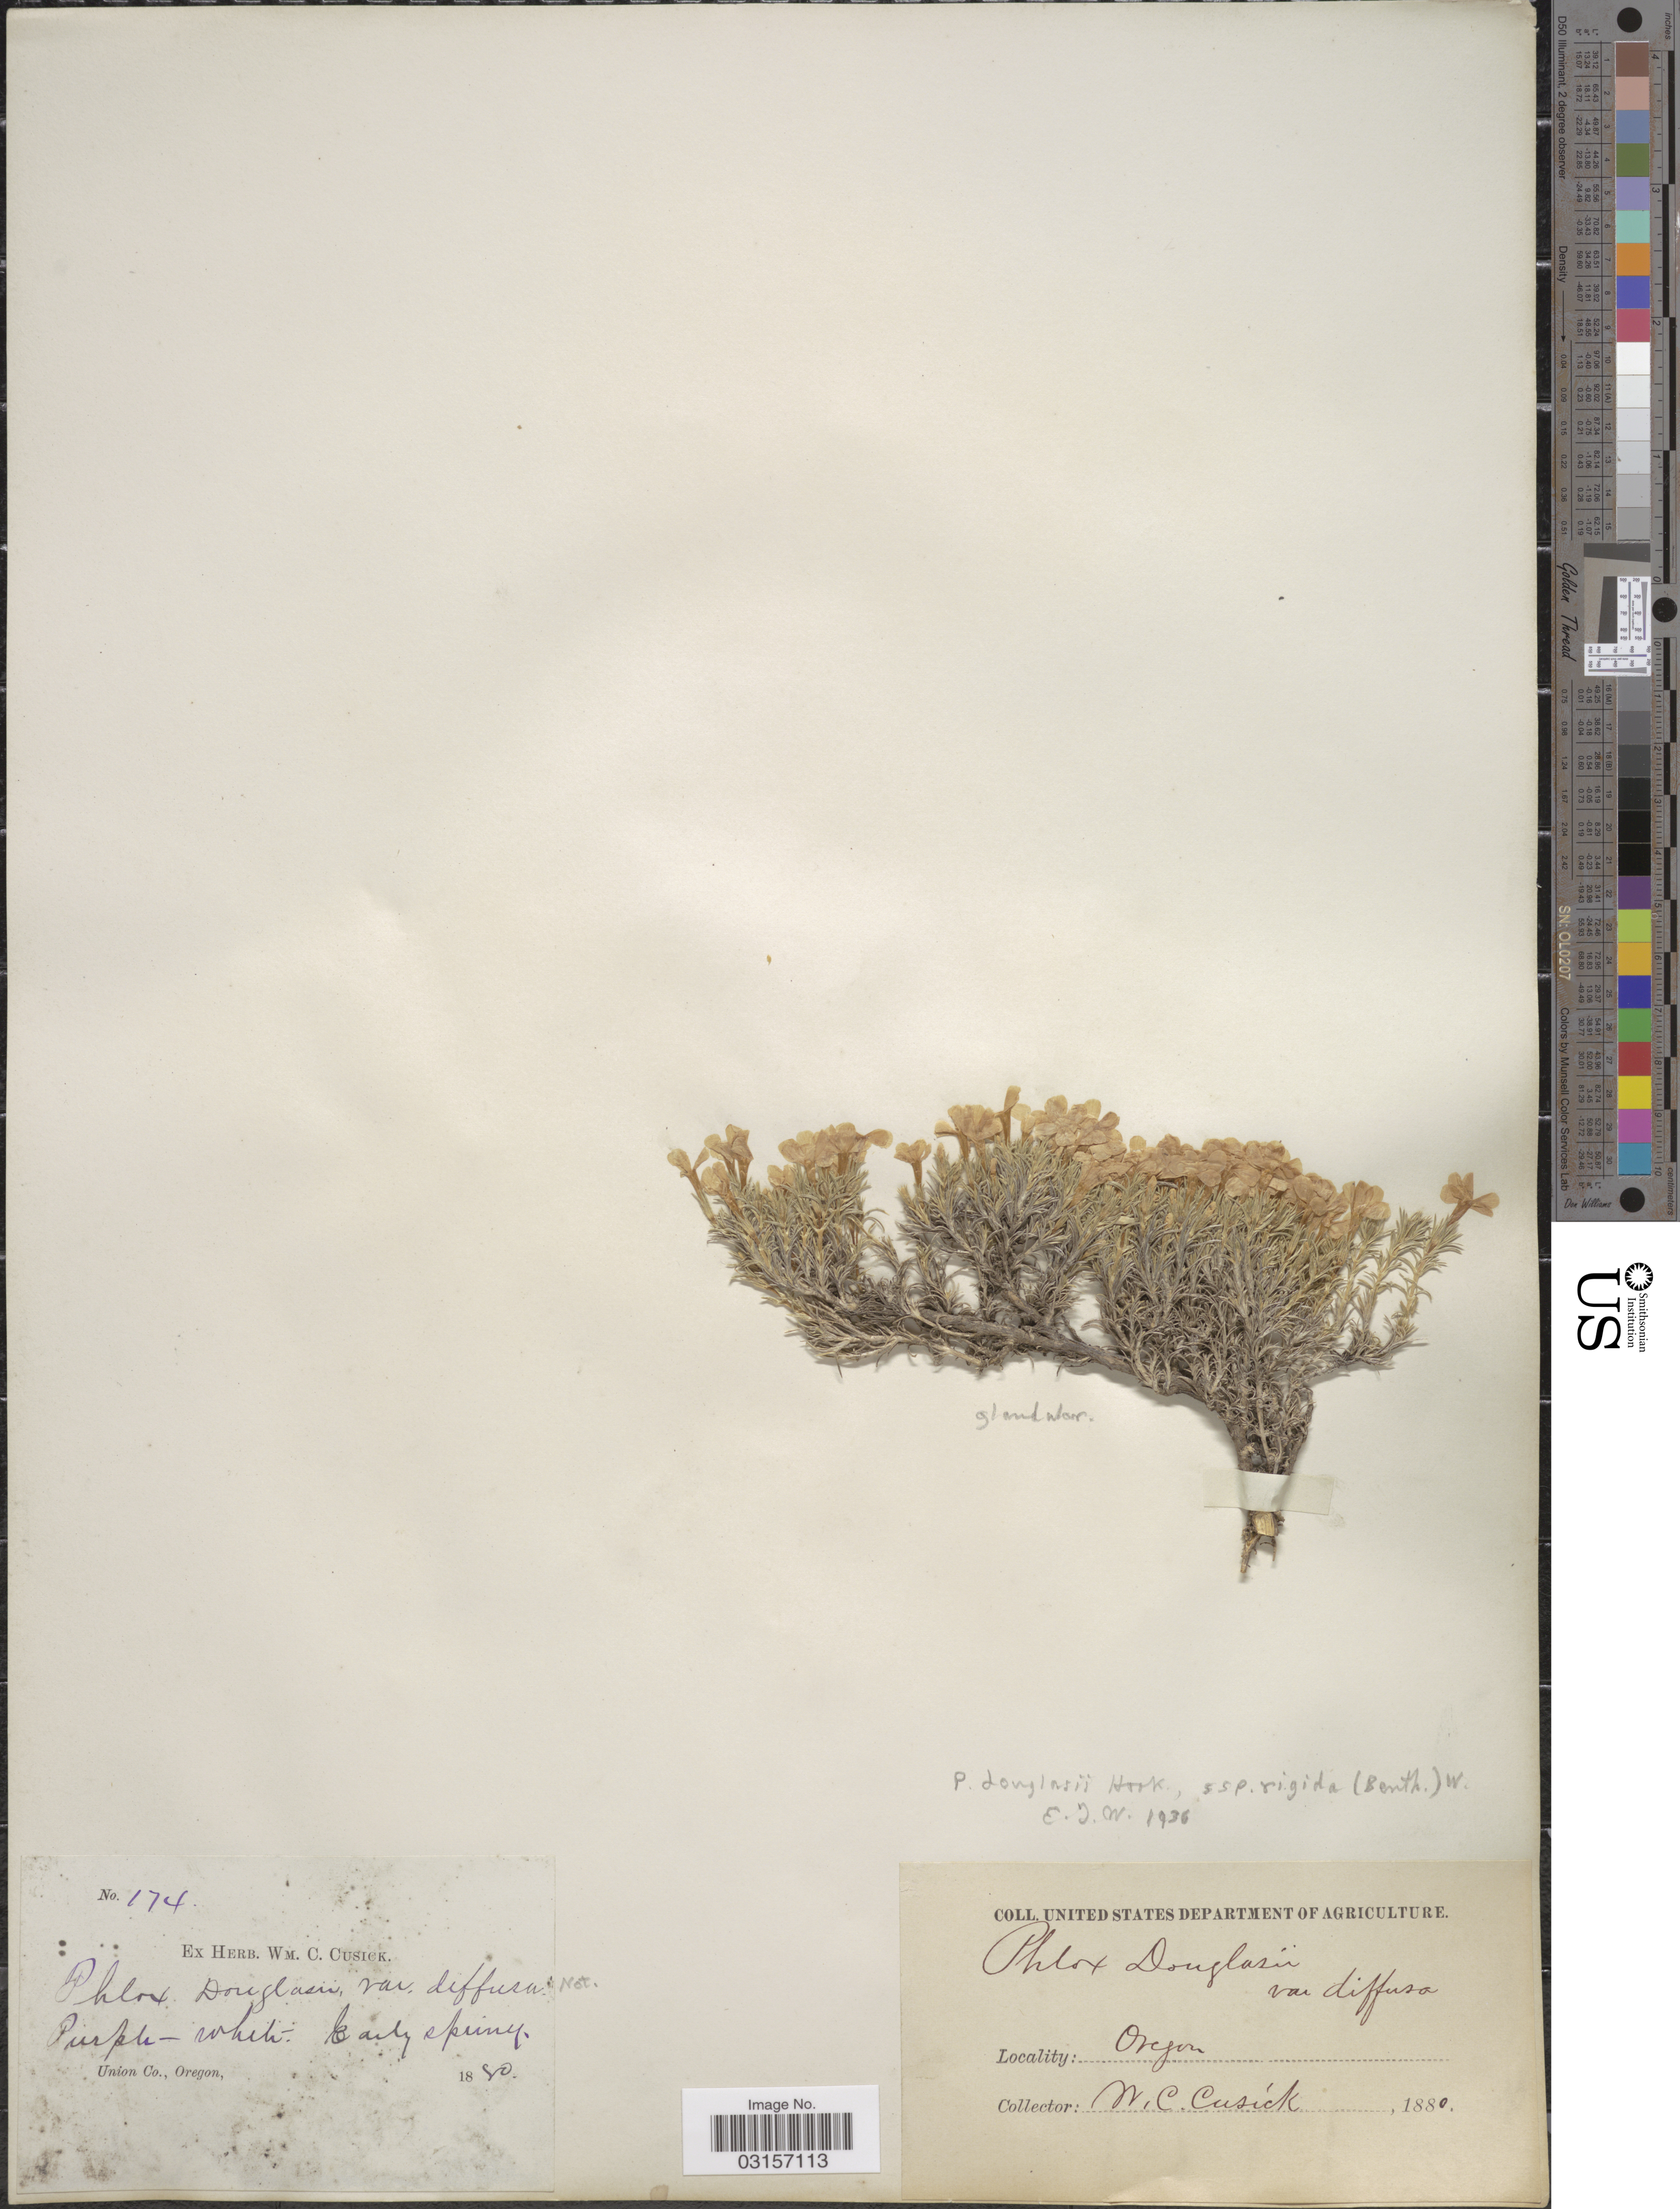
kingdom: Plantae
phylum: Tracheophyta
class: Magnoliopsida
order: Ericales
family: Polemoniaceae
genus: Phlox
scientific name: Phlox caespitosa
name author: Nutt.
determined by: Mayfield, M. H.; Ferguson, C. J.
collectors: W. C. Cusick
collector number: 174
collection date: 1880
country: United States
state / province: Oregon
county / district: Union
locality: Union Co.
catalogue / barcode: US 103102